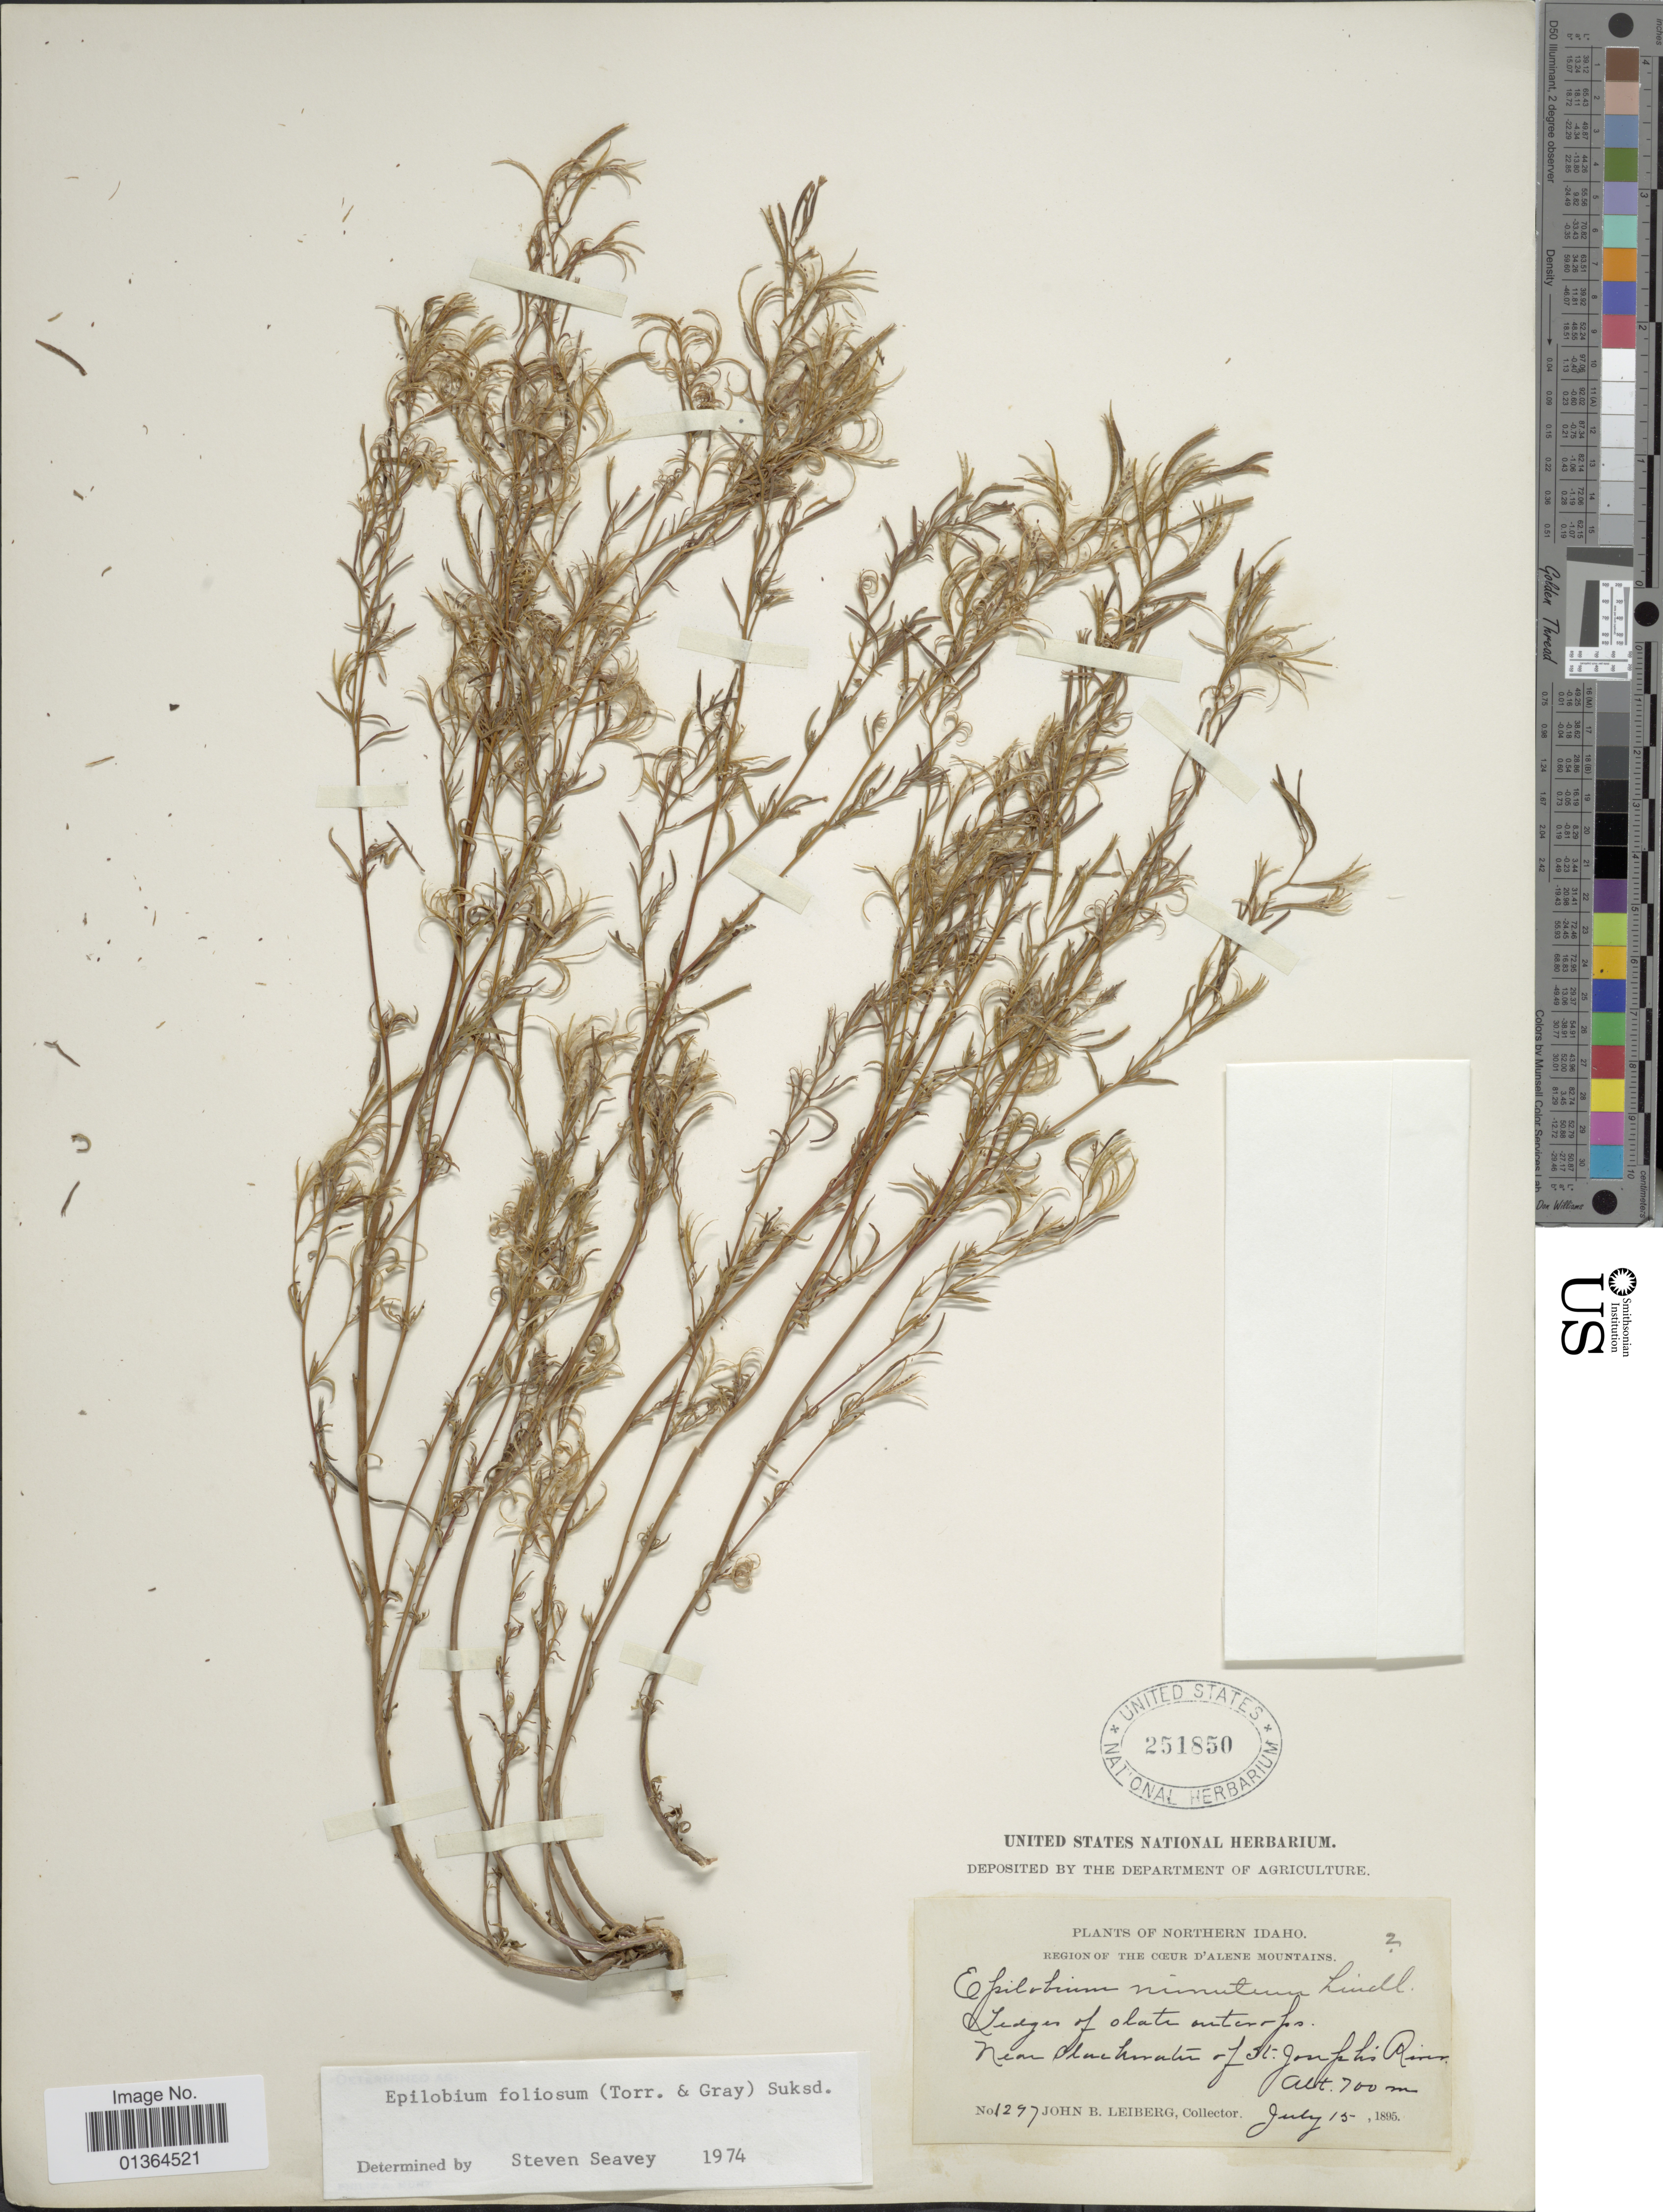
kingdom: Plantae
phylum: Tracheophyta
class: Magnoliopsida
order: Myrtales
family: Onagraceae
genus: Epilobium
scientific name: Epilobium foliosum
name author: (Nutt. ex Torr. & A. Gray) Suksd.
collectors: J. B. Leiberg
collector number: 1297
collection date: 1895-07-15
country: United States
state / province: Idaho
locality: Northern Idaho, near slackwater of St. Joseph's River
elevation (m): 700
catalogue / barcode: US 251850